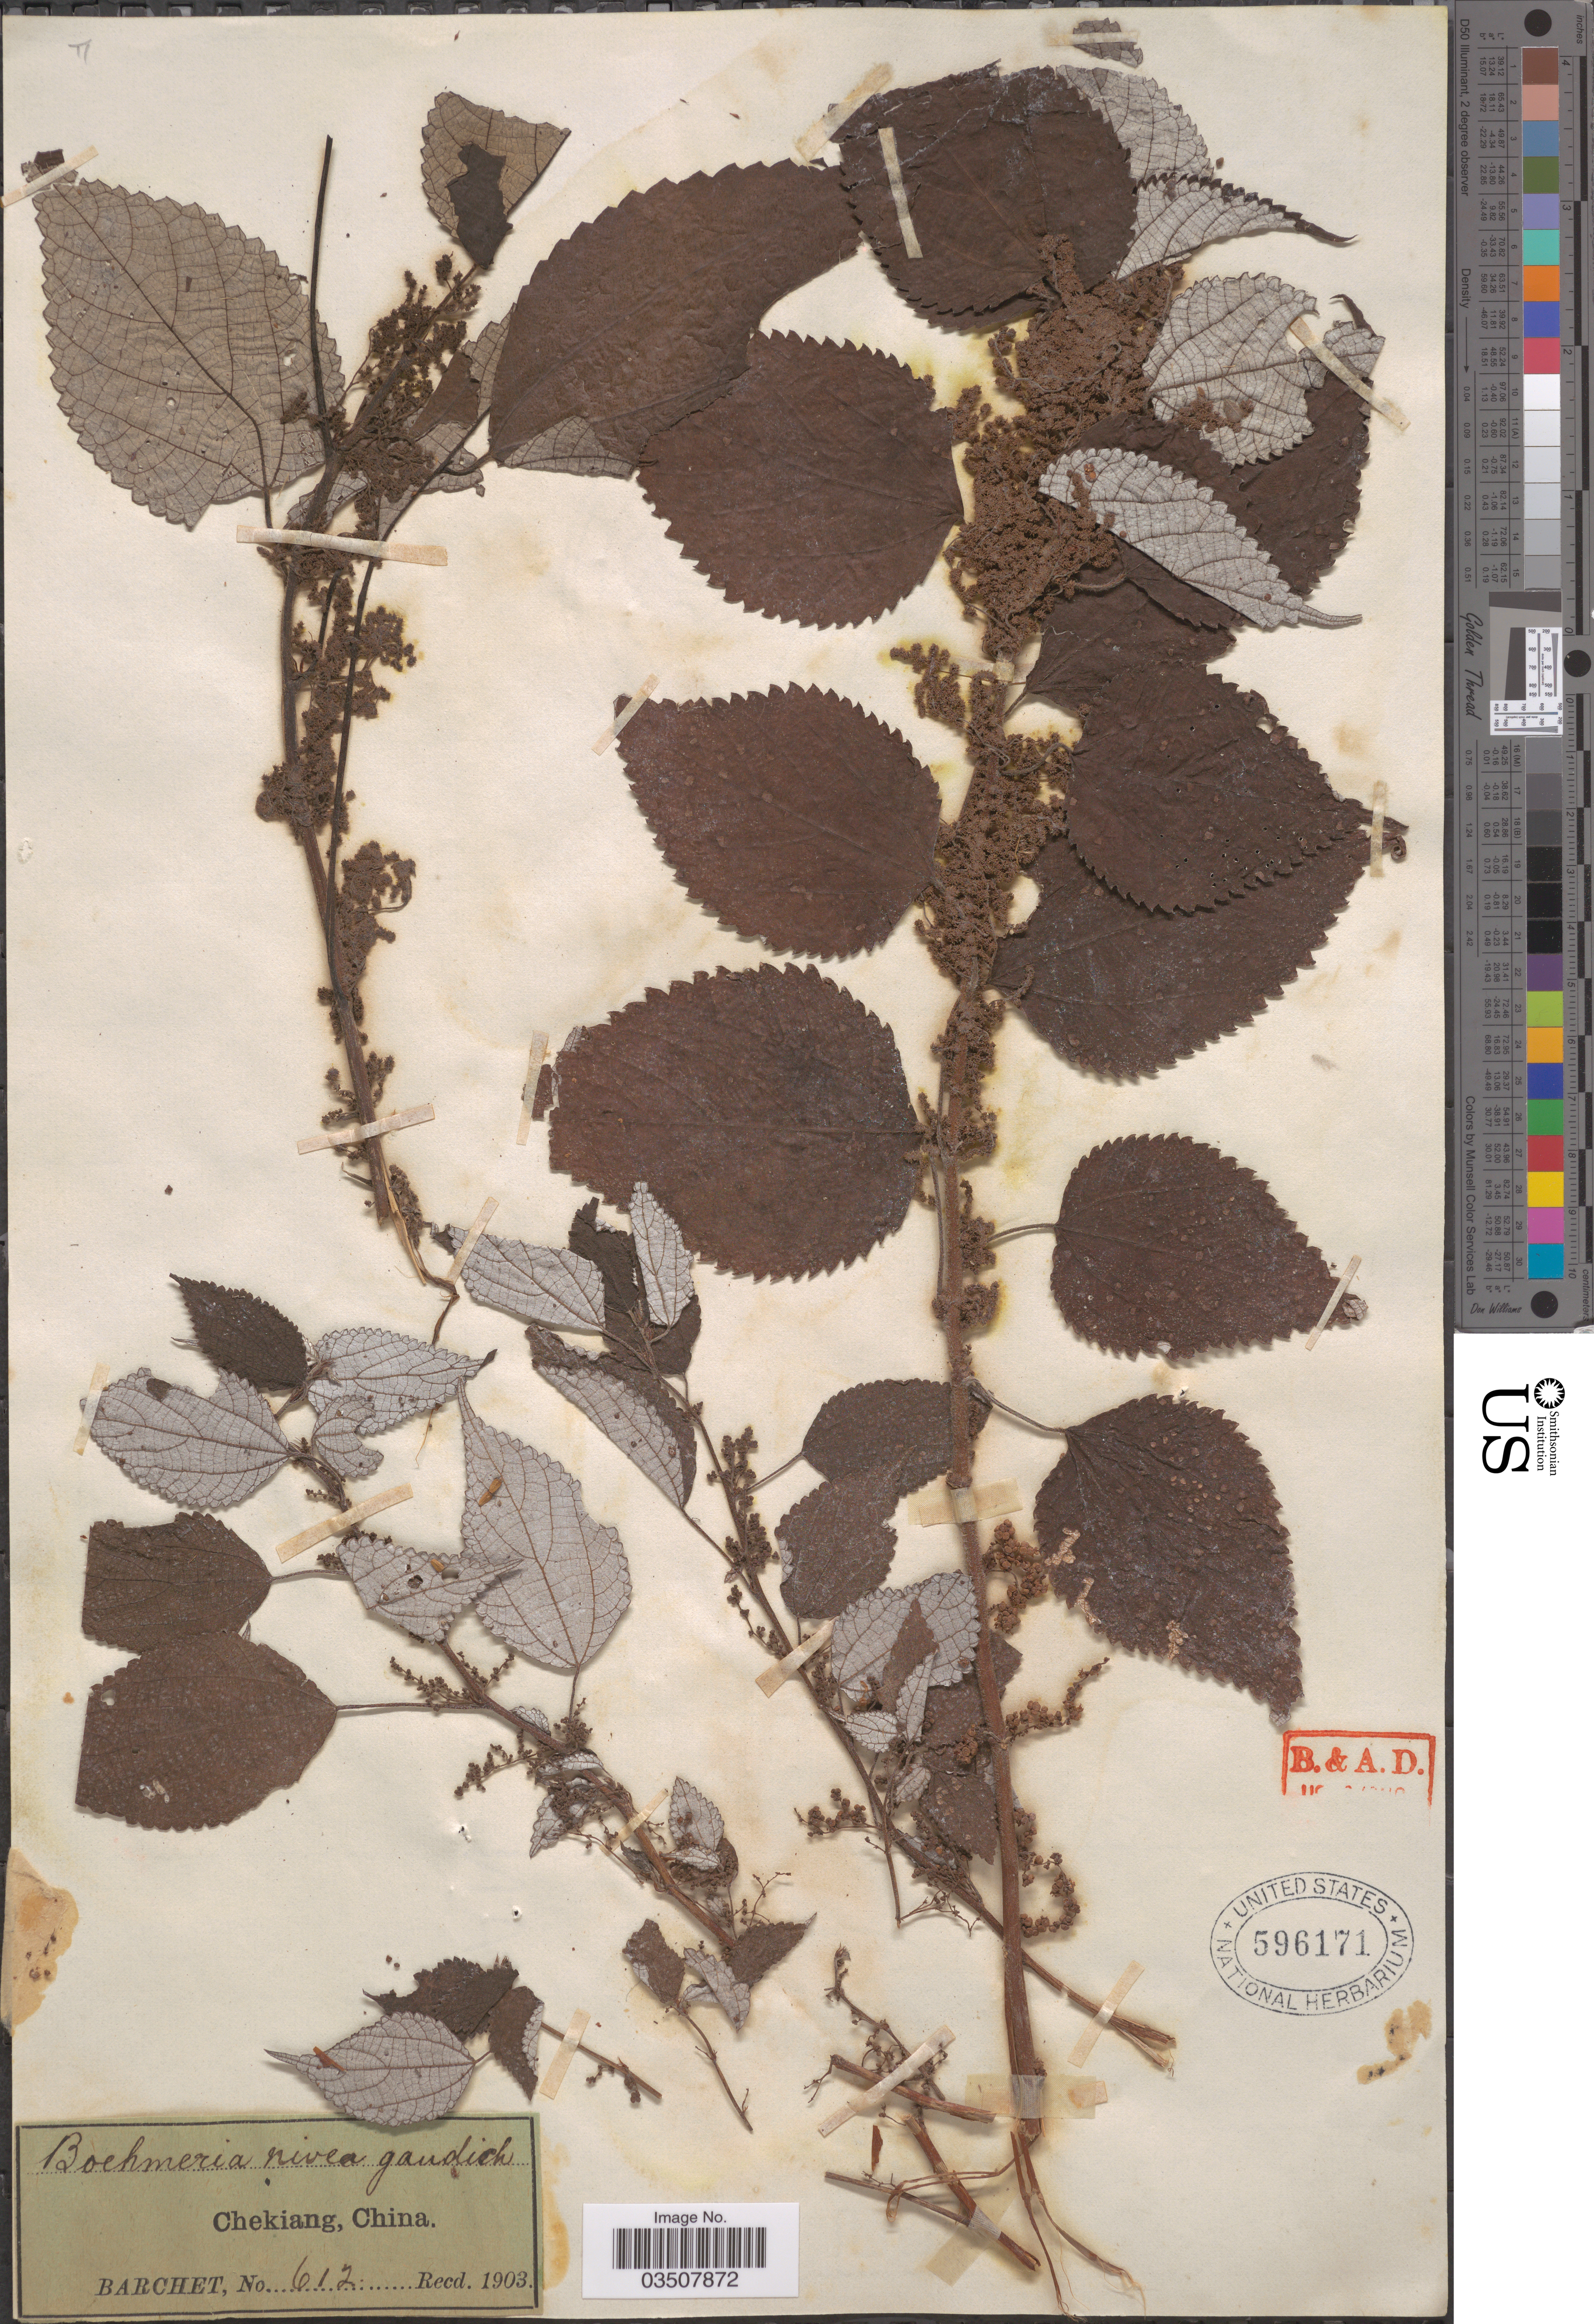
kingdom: Plantae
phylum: Tracheophyta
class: Magnoliopsida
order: Rosales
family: Urticaceae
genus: Boehmeria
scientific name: Boehmeria nivea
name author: (L.) Gaudich.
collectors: Barchet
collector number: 612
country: China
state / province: Zhejiang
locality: Chekiang.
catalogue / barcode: US 596171